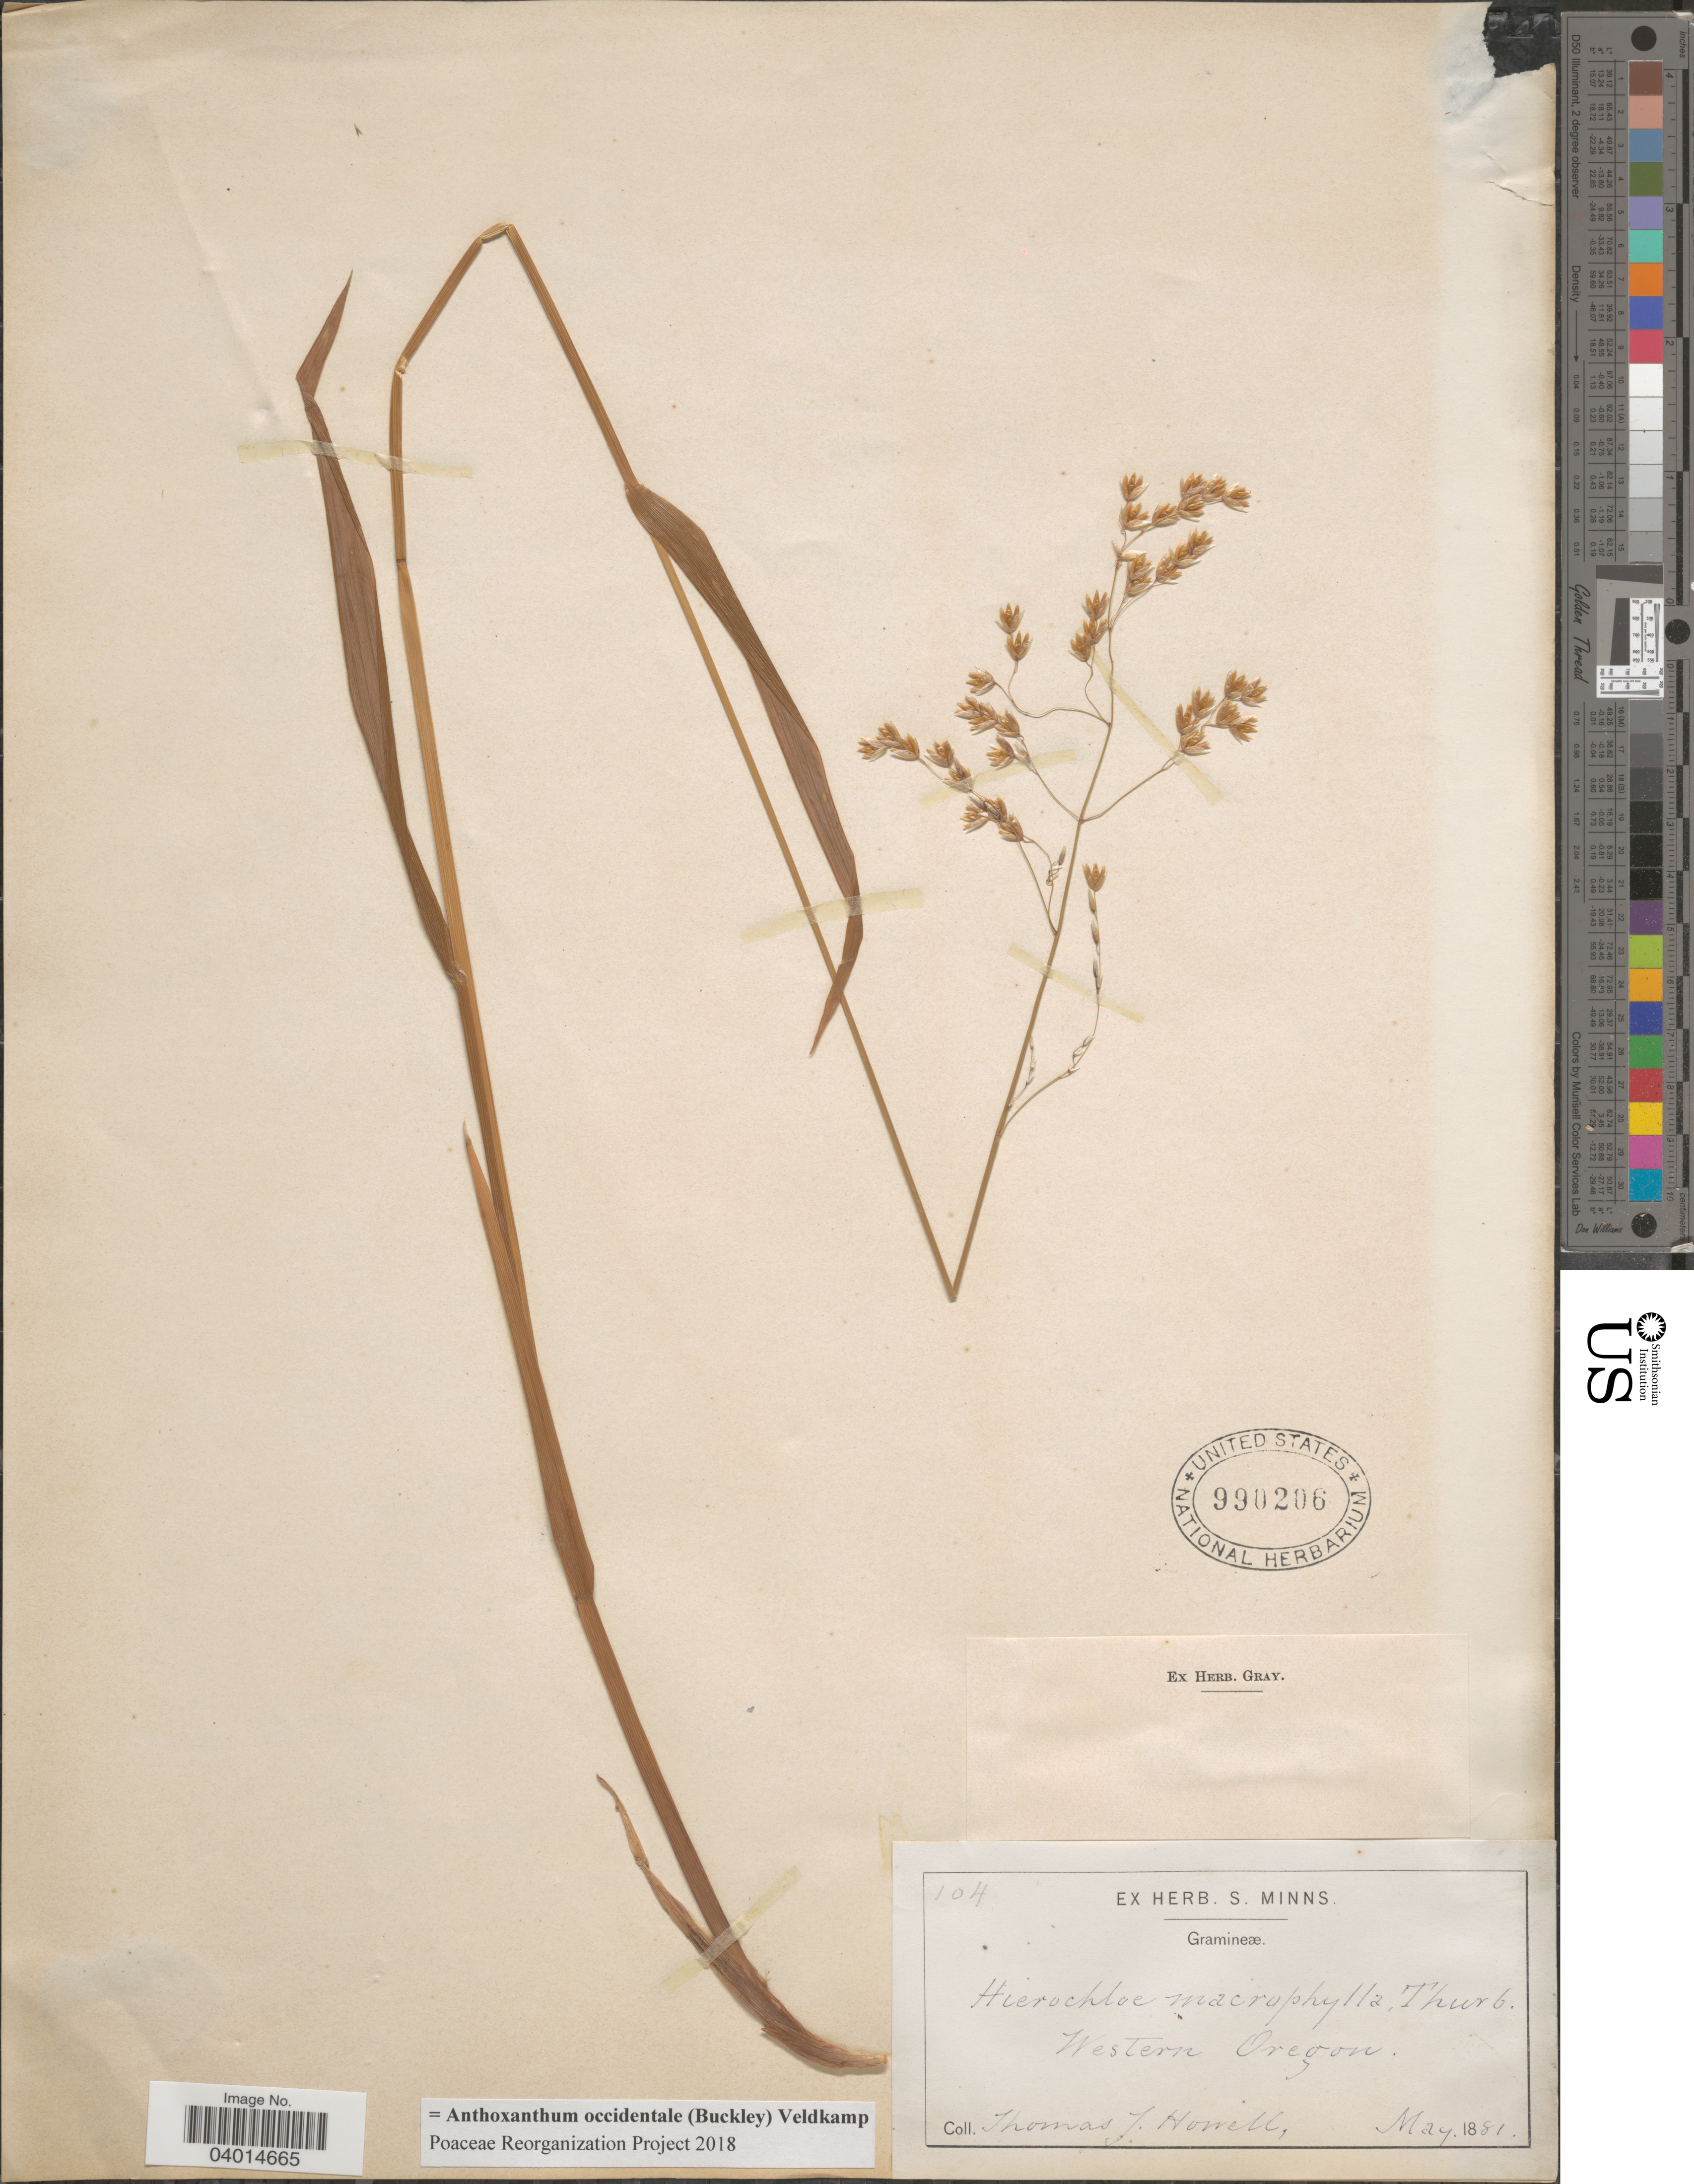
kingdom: Plantae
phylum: Tracheophyta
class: Liliopsida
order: Poales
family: Poaceae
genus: Anthoxanthum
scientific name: Anthoxanthum occidentale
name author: (Buckley) Veldkamp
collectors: T. J. Howell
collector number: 104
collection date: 1881-05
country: United States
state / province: Oregon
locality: Western Oregon.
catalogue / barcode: US 990206